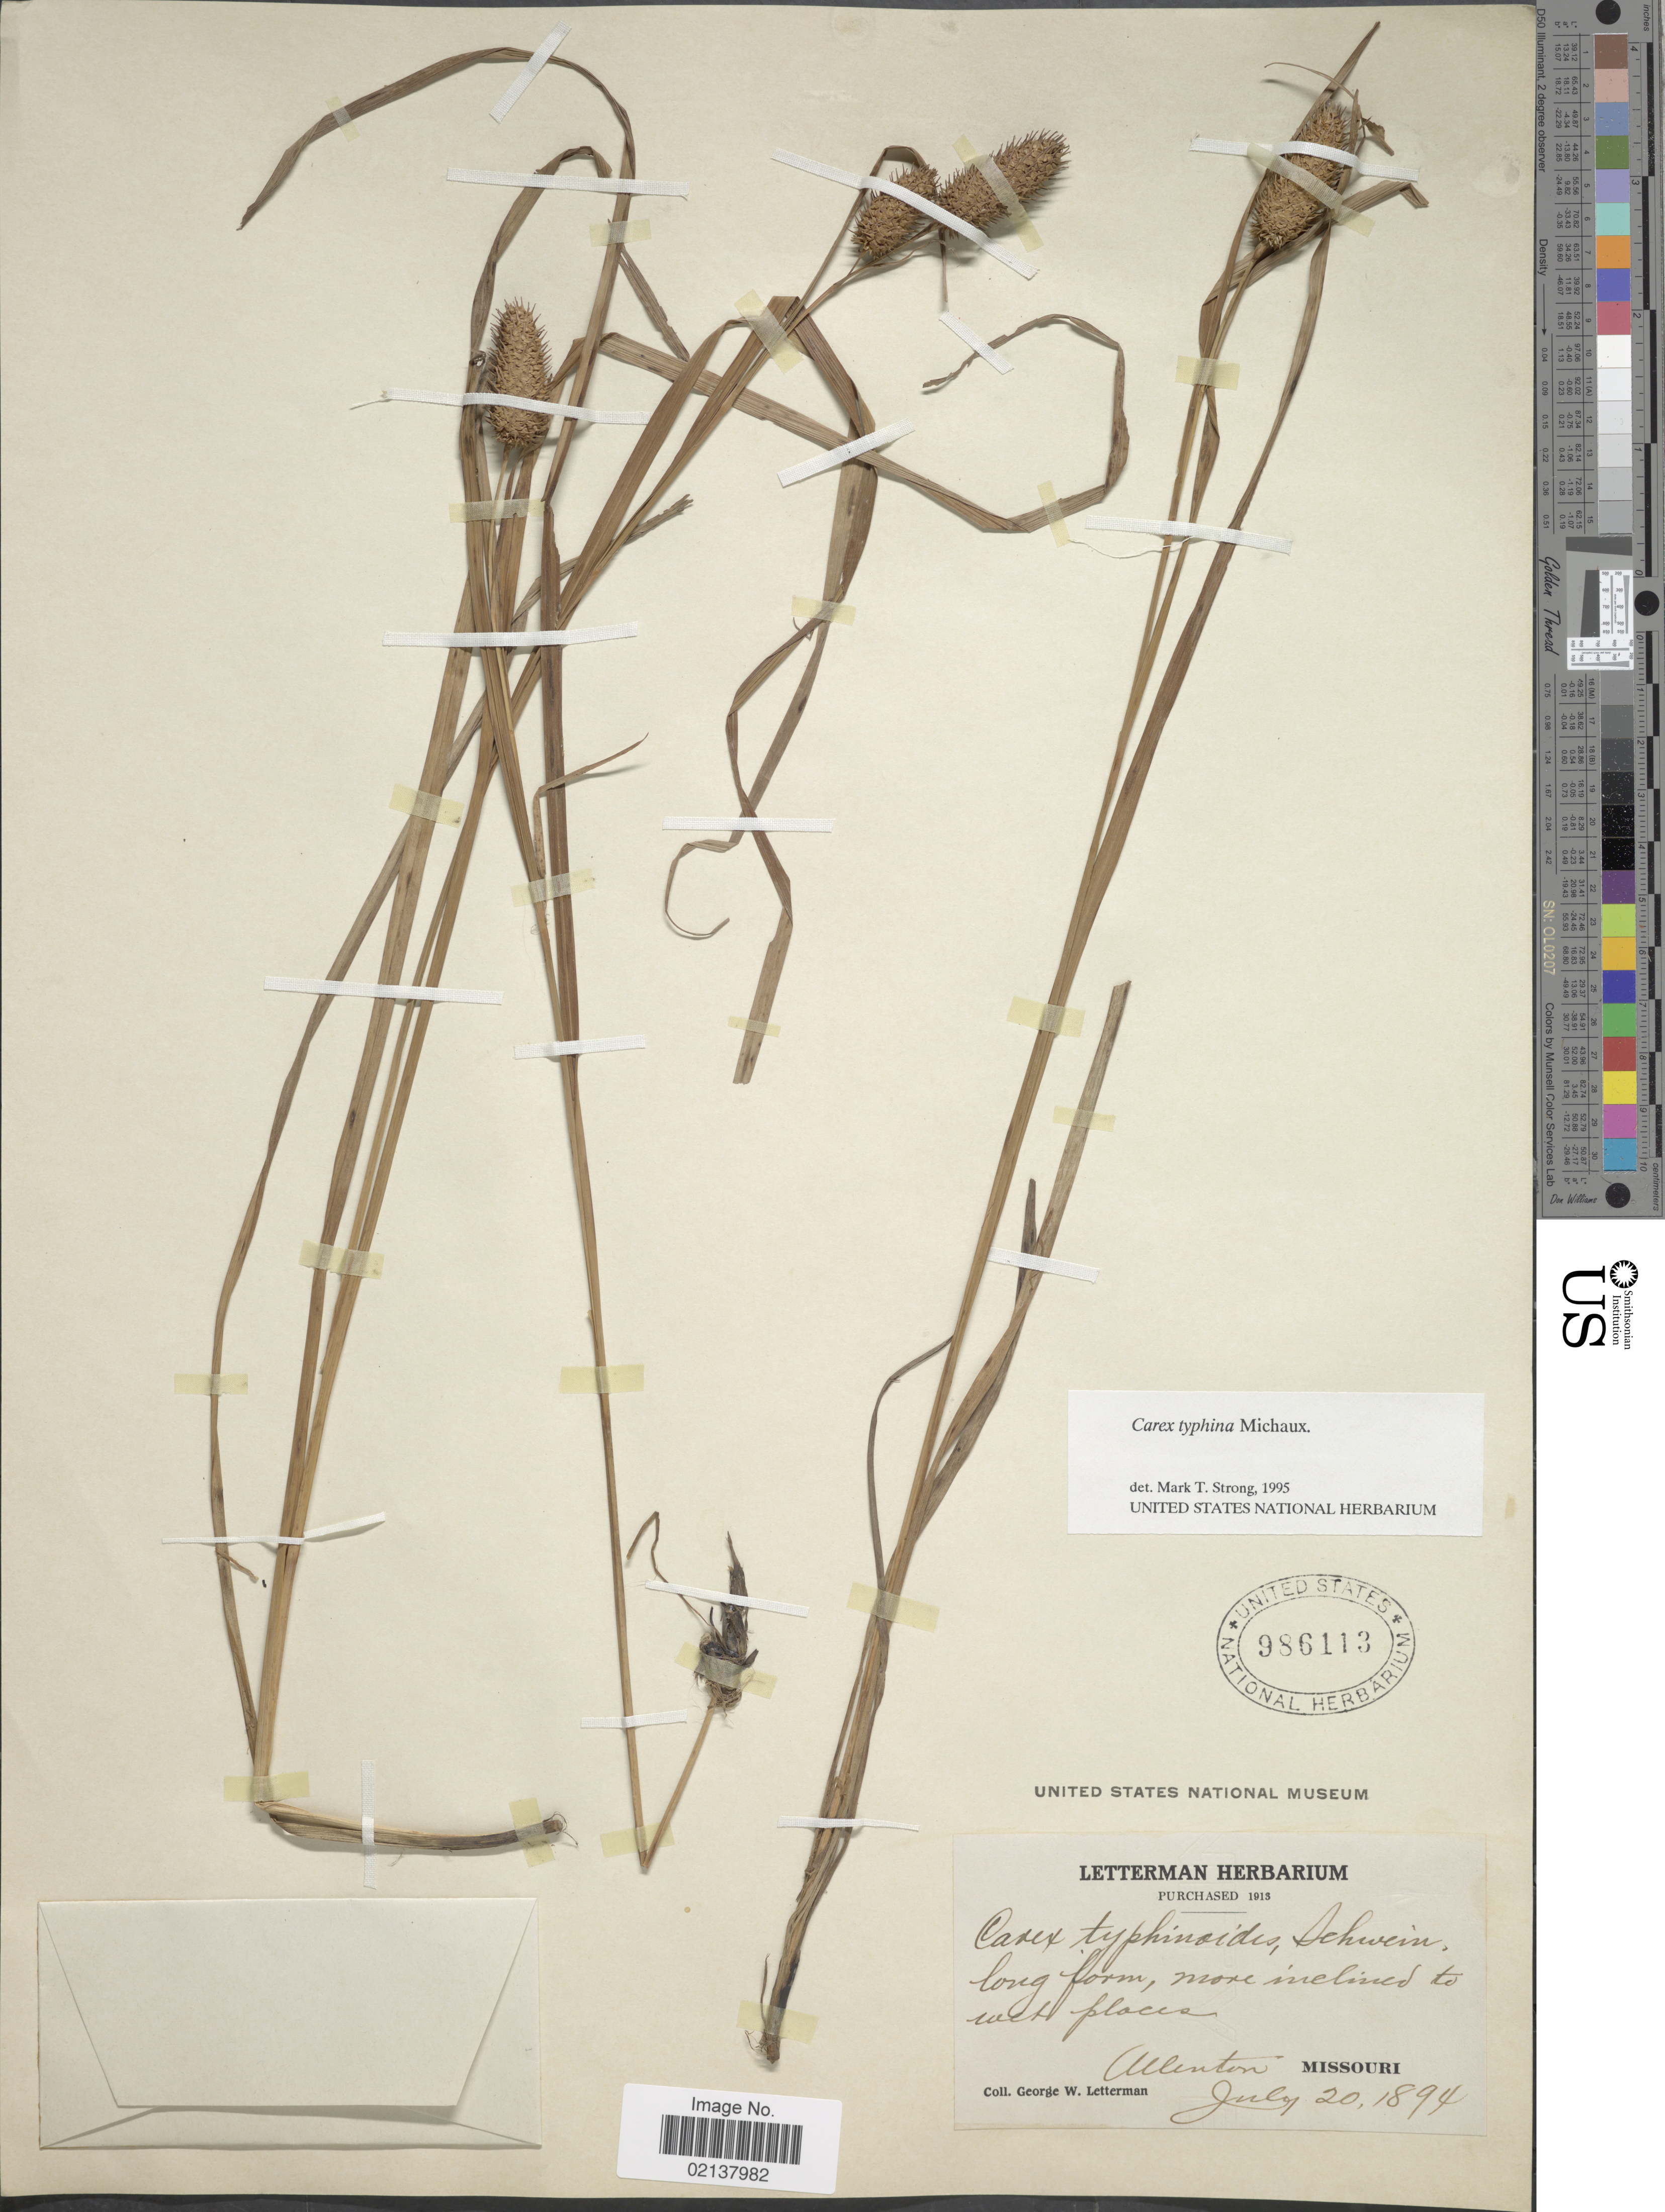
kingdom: Plantae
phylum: Tracheophyta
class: Liliopsida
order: Poales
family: Cyperaceae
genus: Carex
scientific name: Carex typhina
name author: Michx.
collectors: G. W. Letterman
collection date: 1894-07-20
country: United States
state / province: Missouri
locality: Allenton Missouri. Long form, more melined to wet places.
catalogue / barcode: US 986113